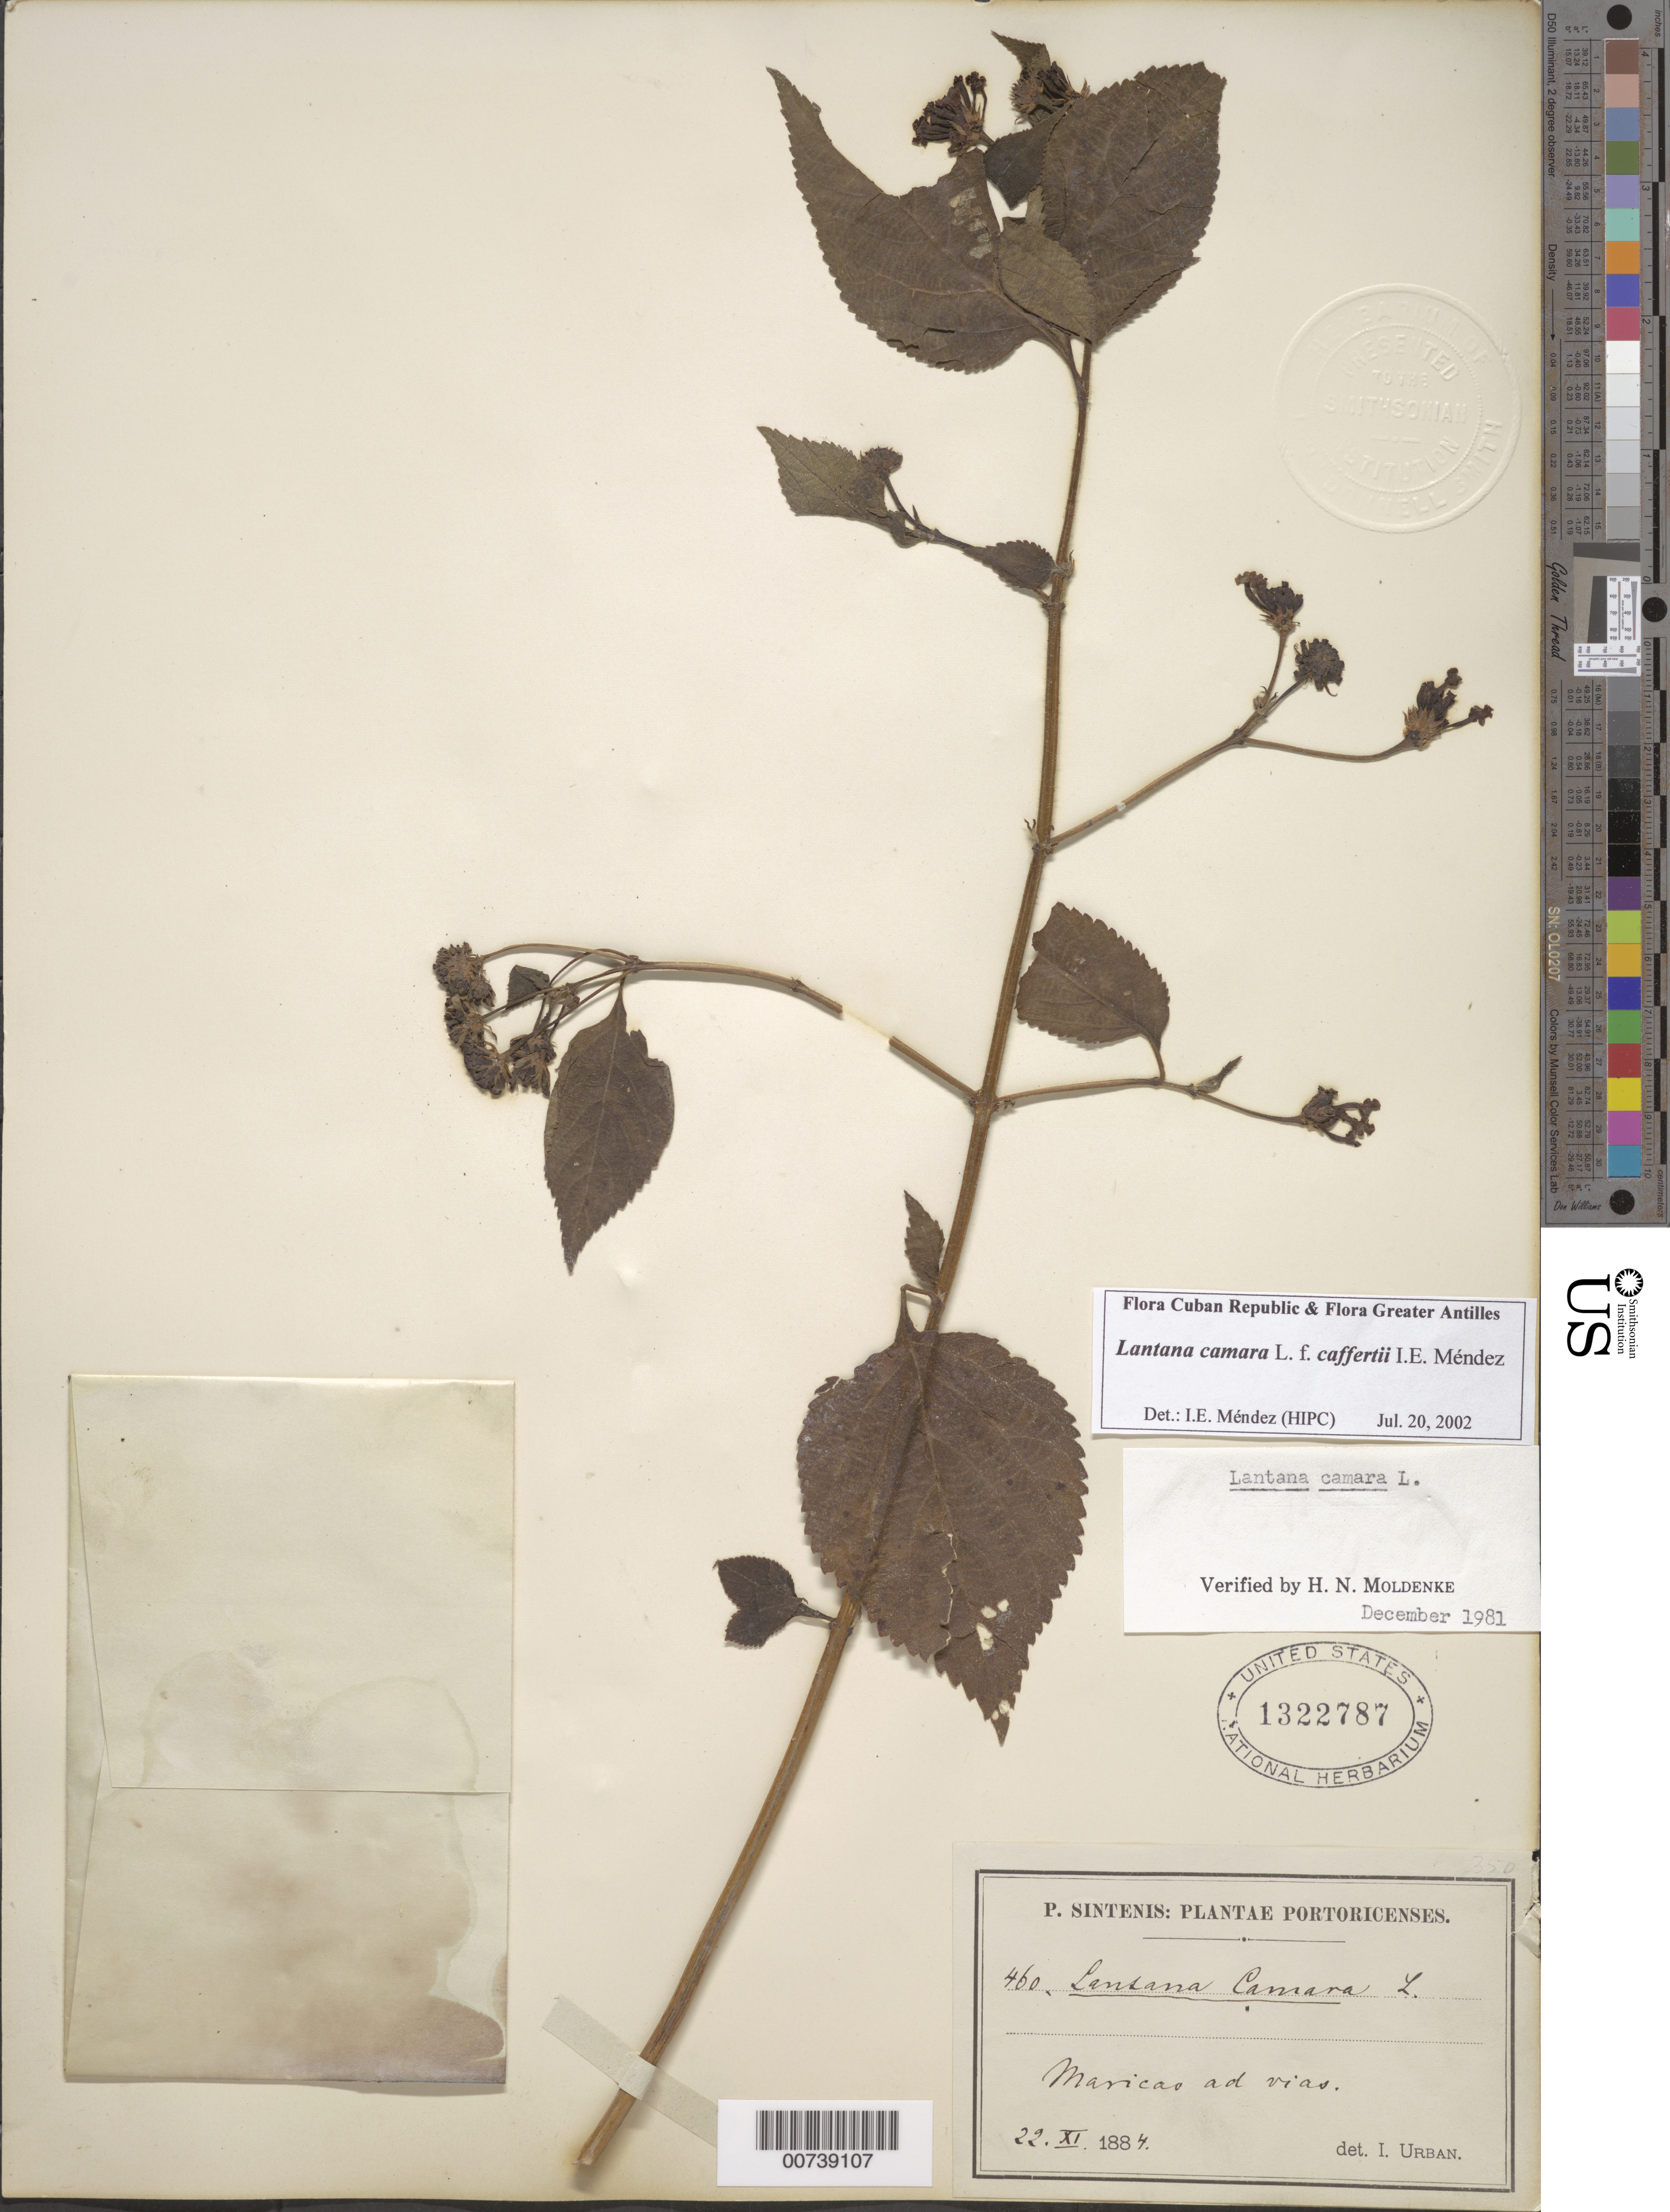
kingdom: Plantae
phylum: Tracheophyta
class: Magnoliopsida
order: Lamiales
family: Verbenaceae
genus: Lantana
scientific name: Lantana camara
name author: L.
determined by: Méndez, Isidro E., (HIPC)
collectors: P. Sintenis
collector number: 460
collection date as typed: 22 Nov 1884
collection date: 1884-11-22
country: Puerto Rico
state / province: Maricao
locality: Mariaco ad vias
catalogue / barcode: US 1322787